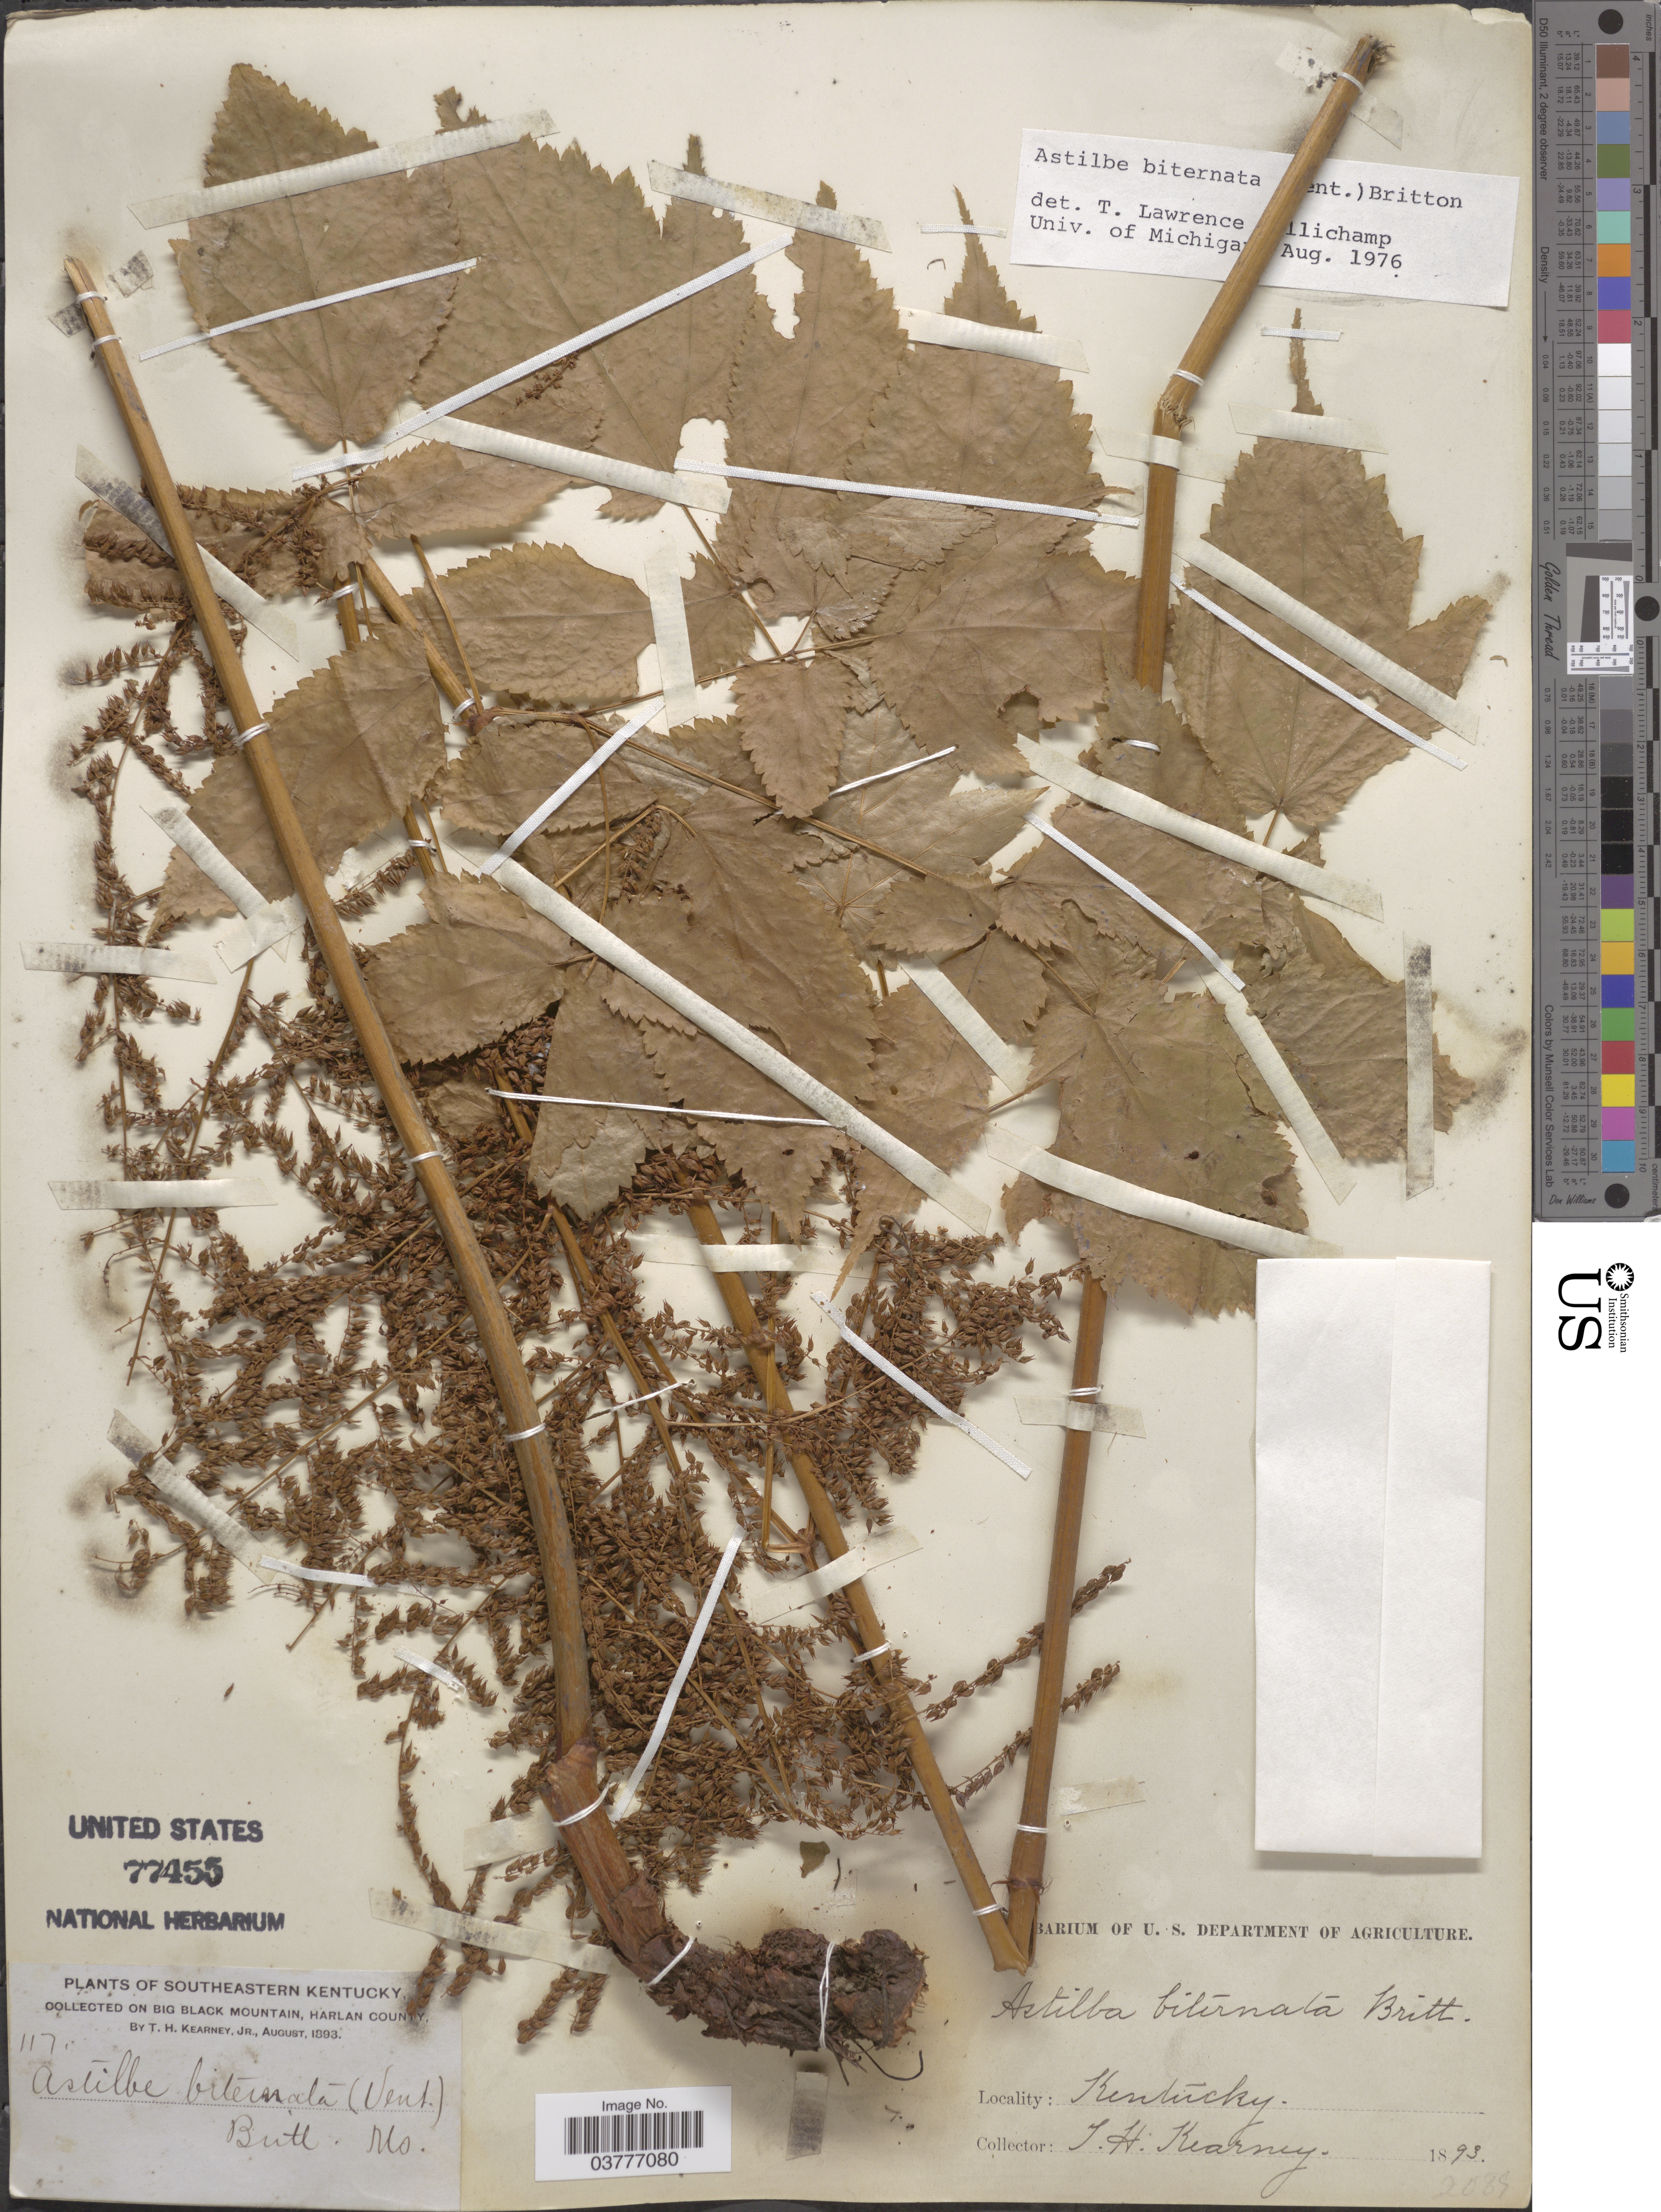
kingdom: Plantae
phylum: Tracheophyta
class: Magnoliopsida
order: Saxifragales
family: Saxifragaceae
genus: Astilbe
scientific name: Astilbe biternata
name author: (Vent.) Britton ex Kearney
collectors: T. H. Kearney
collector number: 117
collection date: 1893-08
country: United States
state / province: Kentucky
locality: Southeastern Kentucky. Big Black Mountain, Harlan County.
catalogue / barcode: US 77455